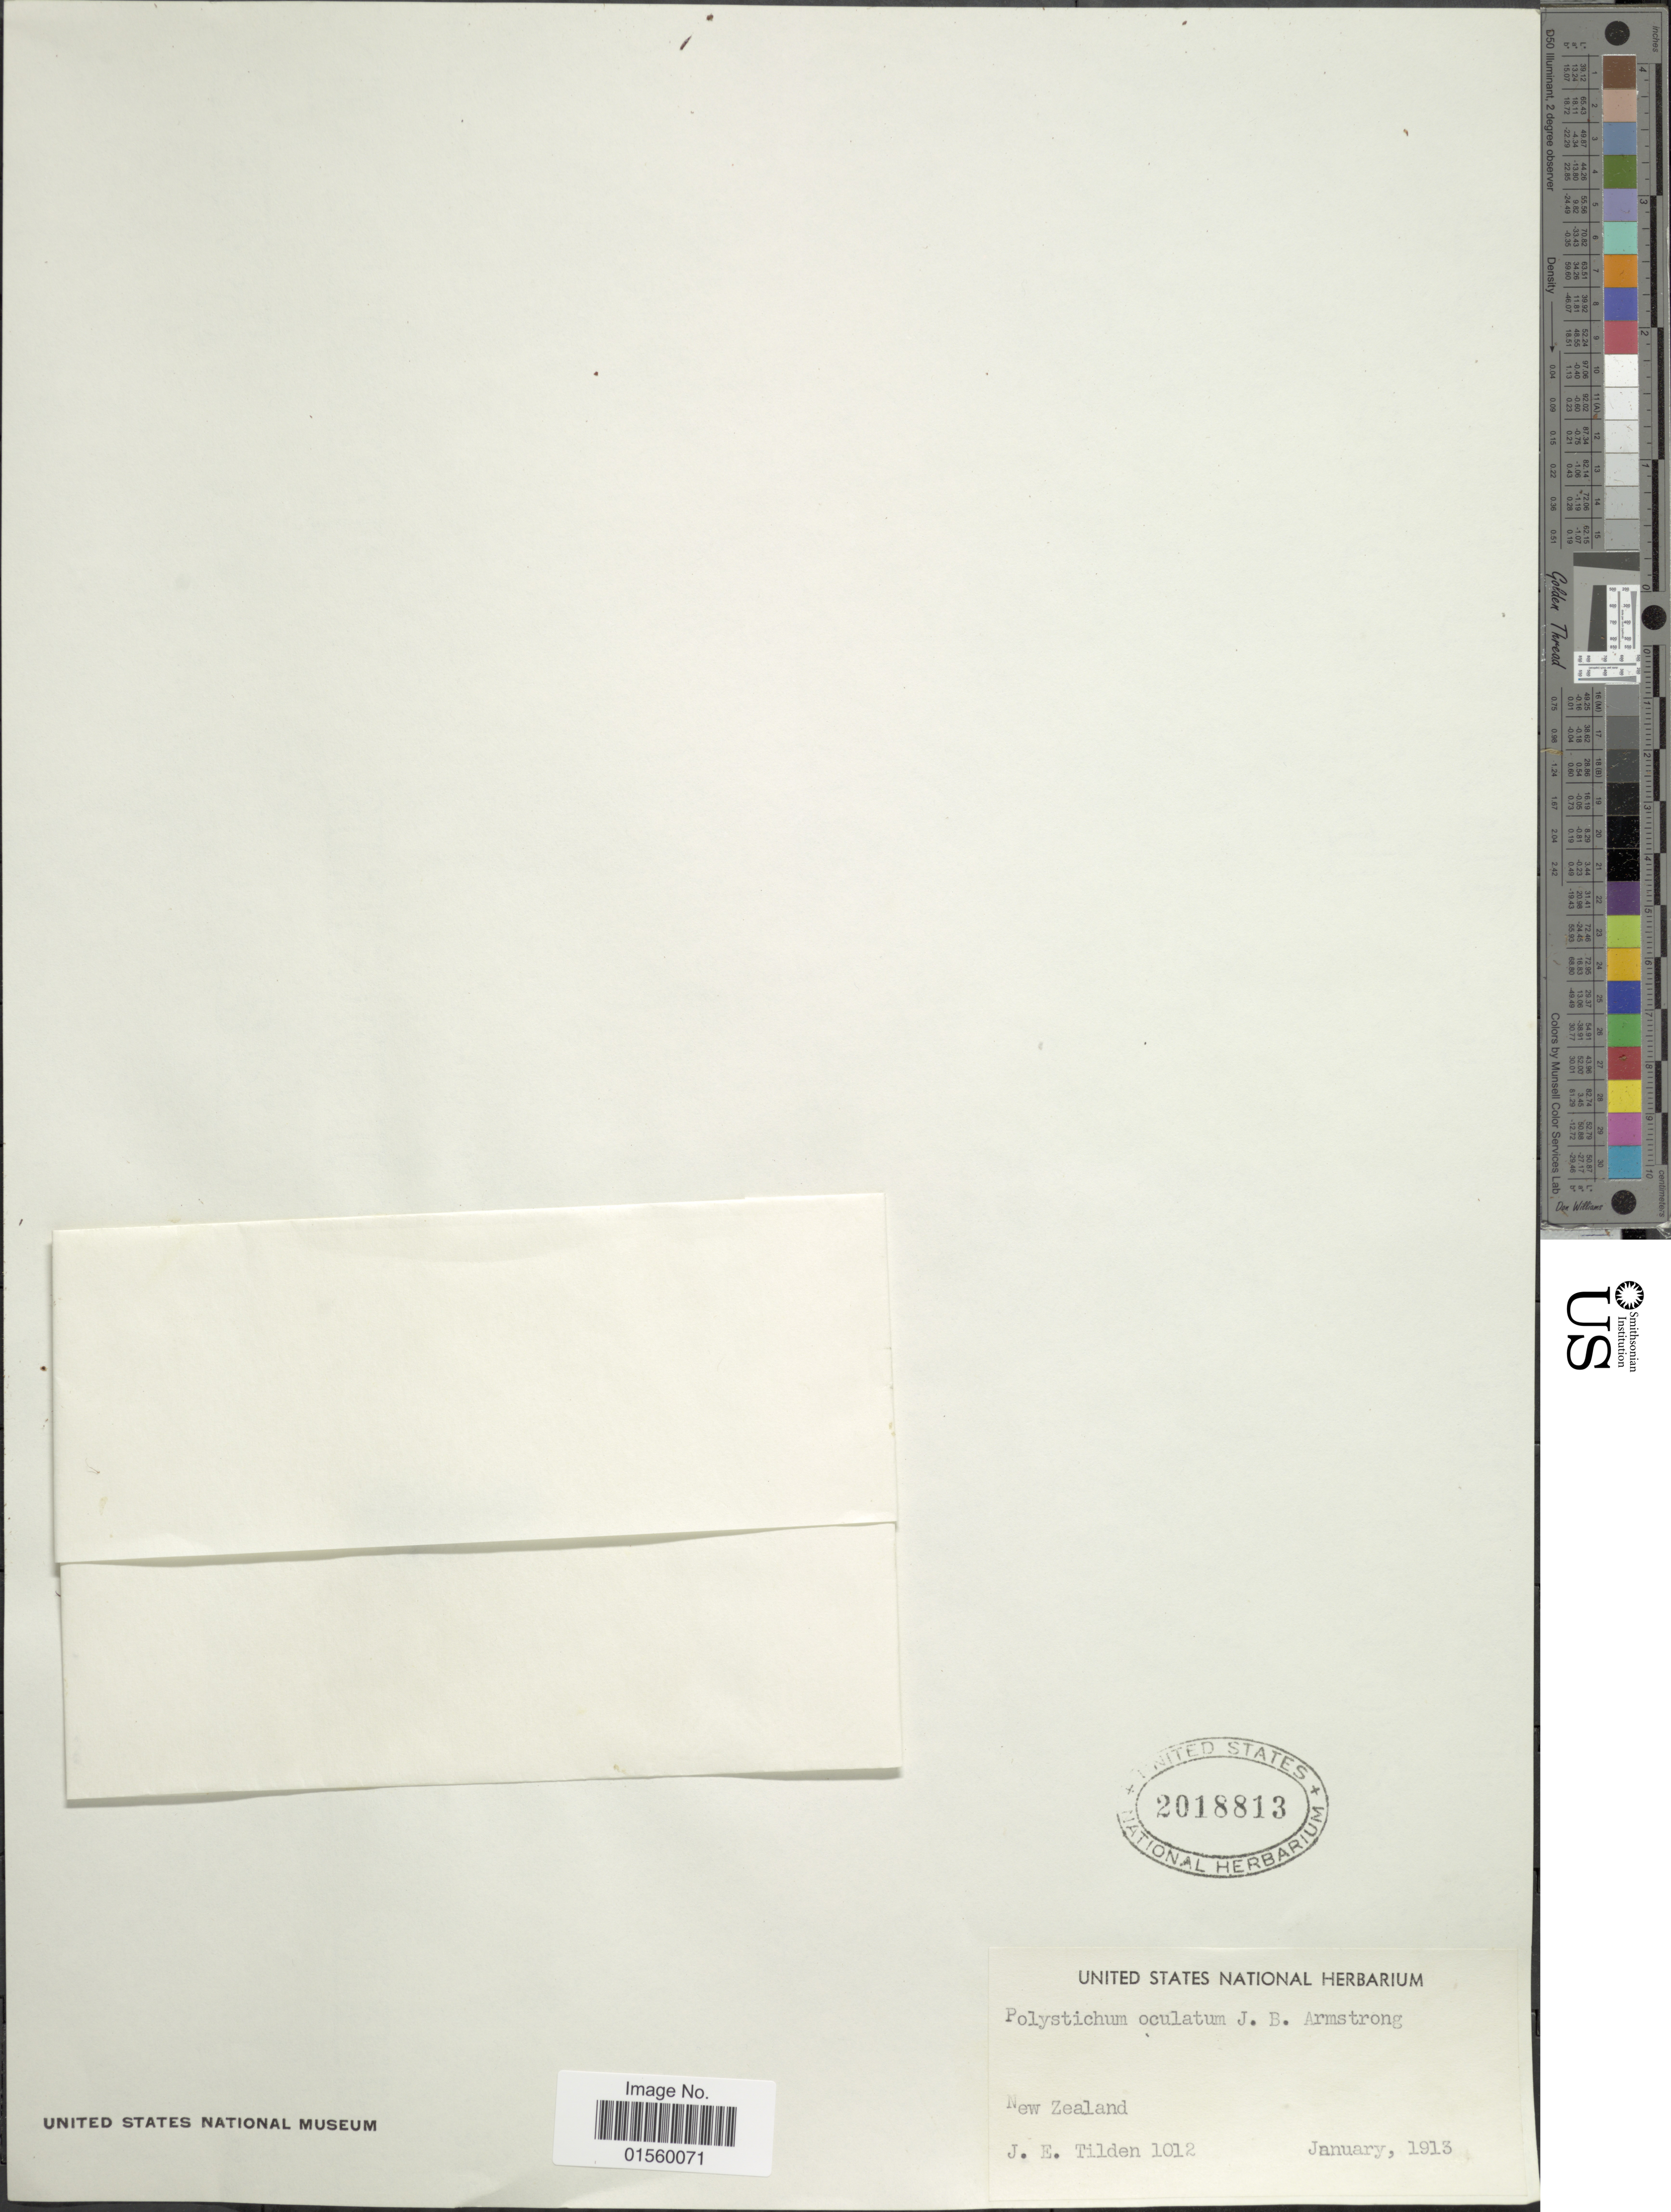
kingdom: Plantae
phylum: Tracheophyta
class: Polypodiopsida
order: Polypodiales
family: Dryopteridaceae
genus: Polystichum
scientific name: Polystichum oculatum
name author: J.B. Armstr.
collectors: J. E. Tilden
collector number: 1012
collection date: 1913-01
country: New Zealand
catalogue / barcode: US 2018813